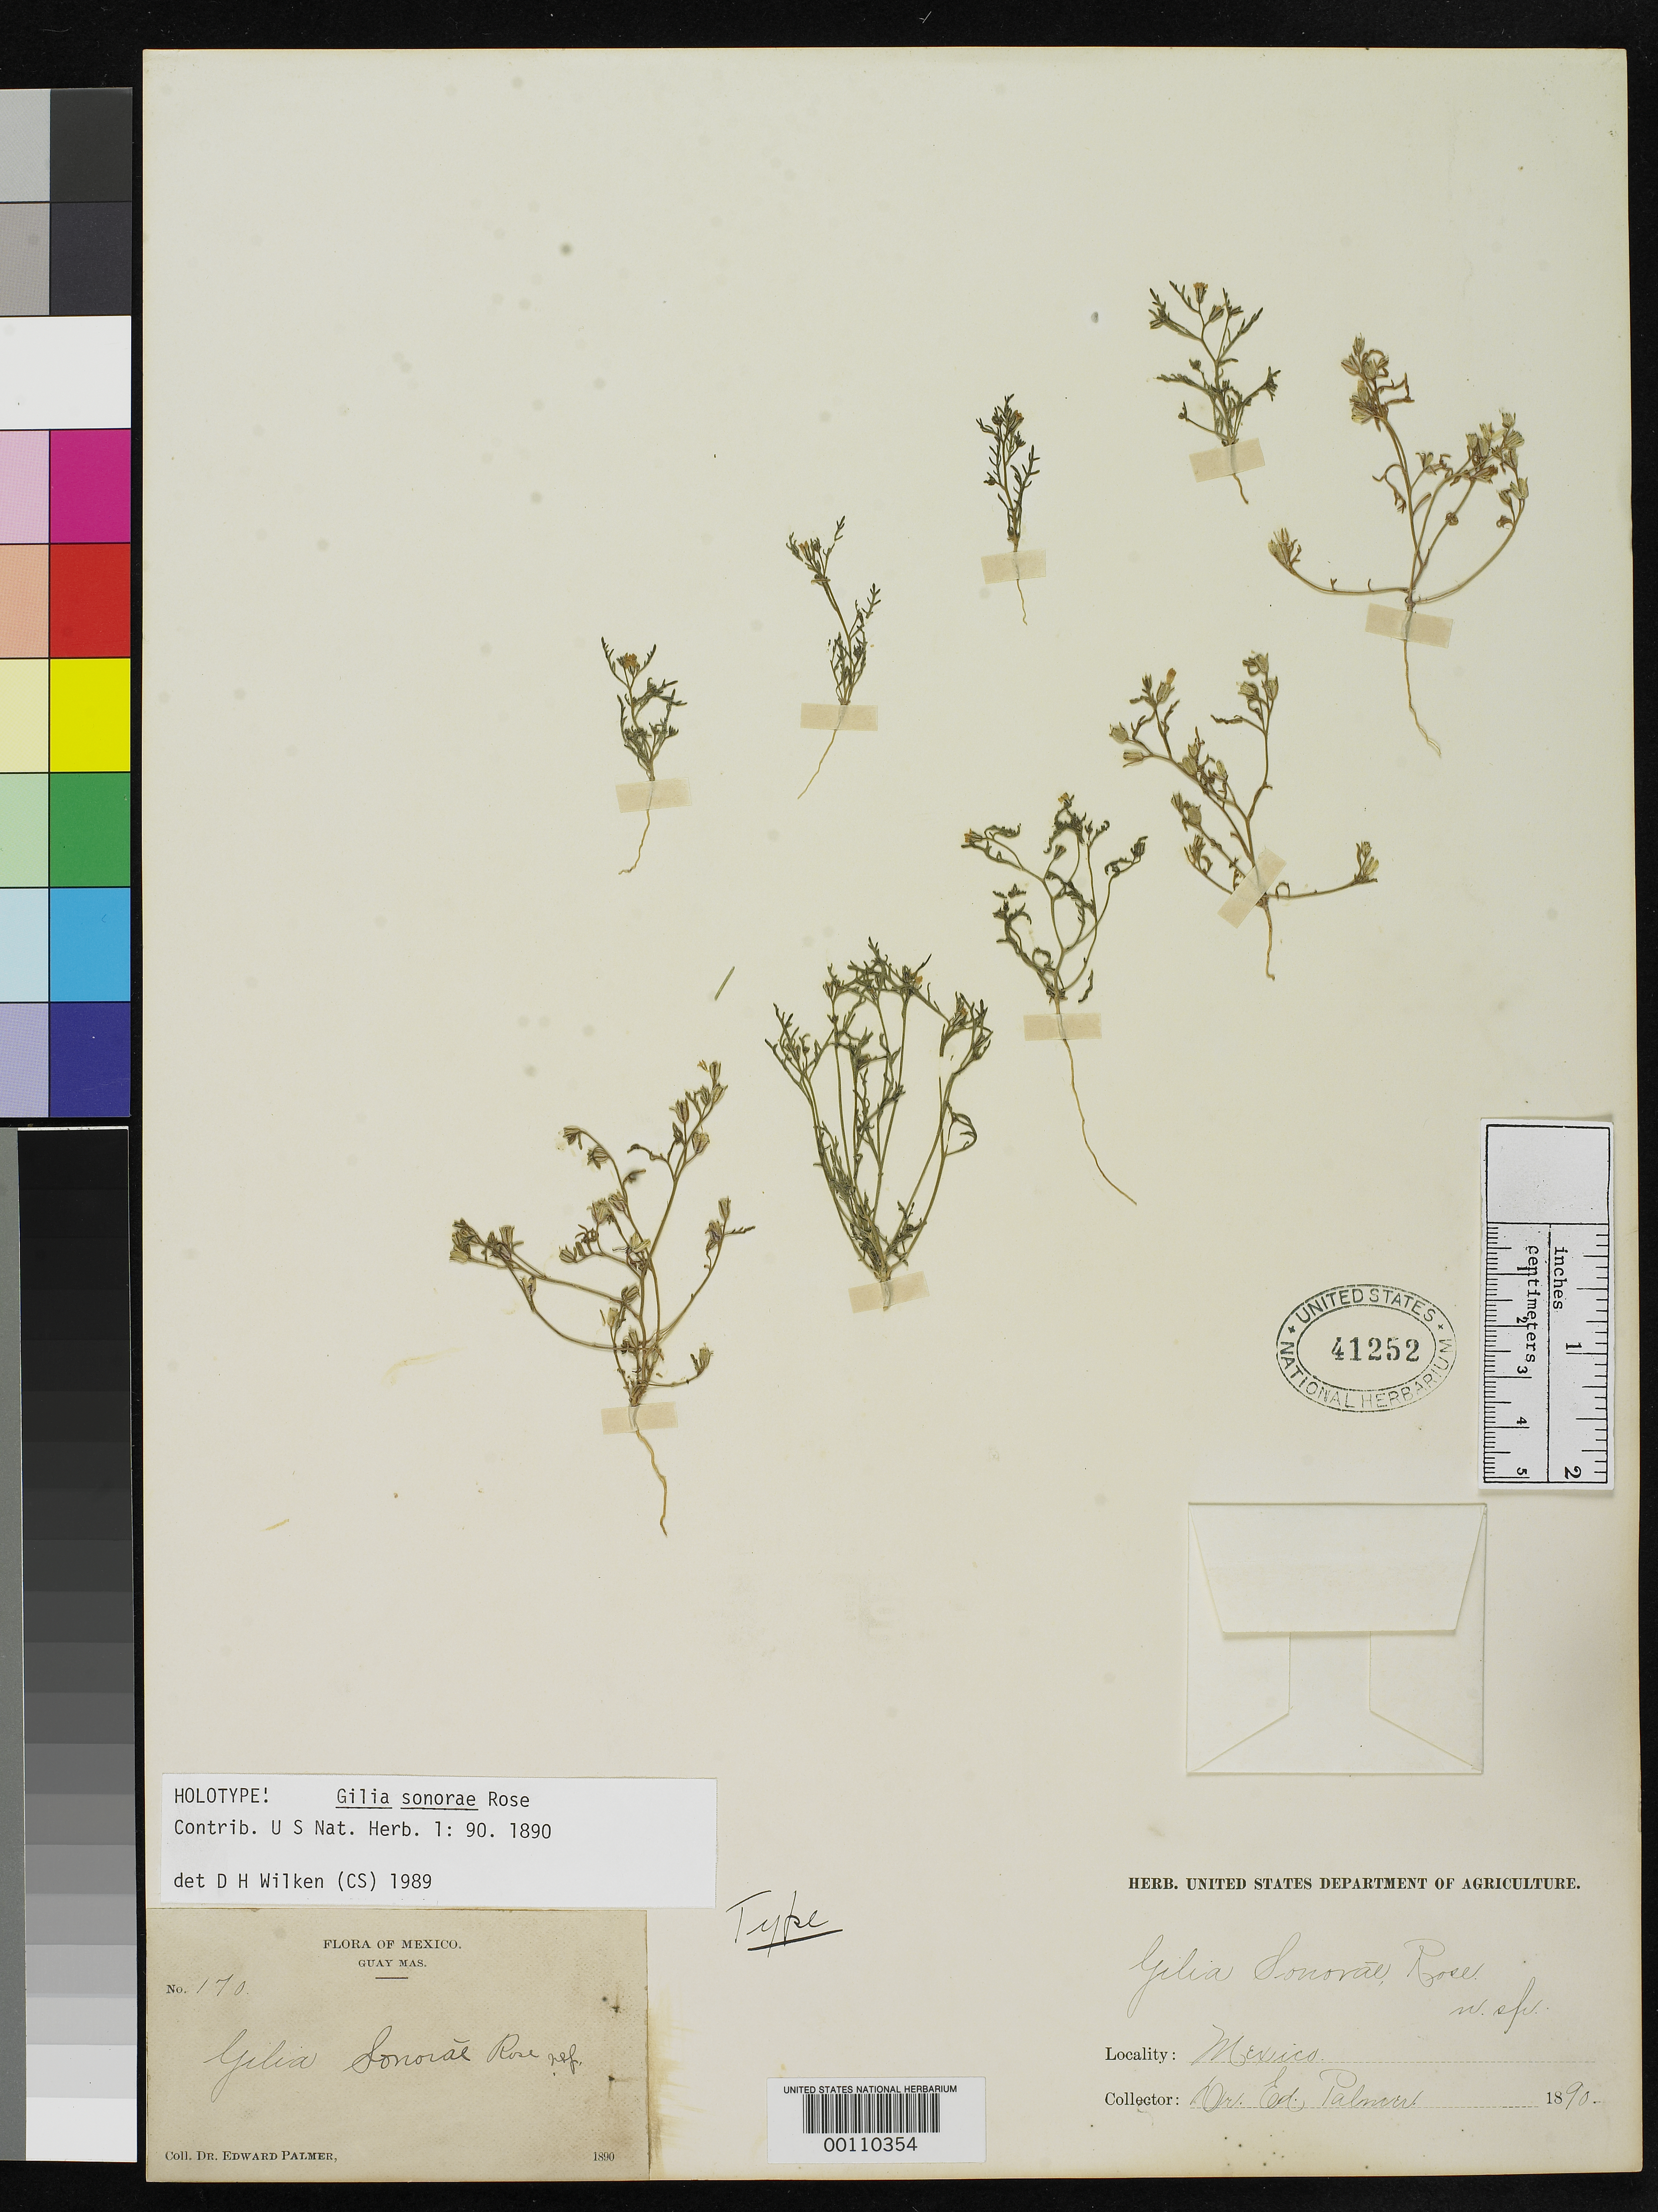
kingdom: Plantae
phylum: Tracheophyta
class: Magnoliopsida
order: Ericales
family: Polemoniaceae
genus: Gilia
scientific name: Gilia sonorae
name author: Rose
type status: Holotype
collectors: E. Palmer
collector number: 170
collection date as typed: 15 Feb 1890 to 17 Feb 1890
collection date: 1890-02-15/1890-02-17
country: Mexico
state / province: Sonora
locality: Near Guaymas.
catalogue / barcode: US 41252